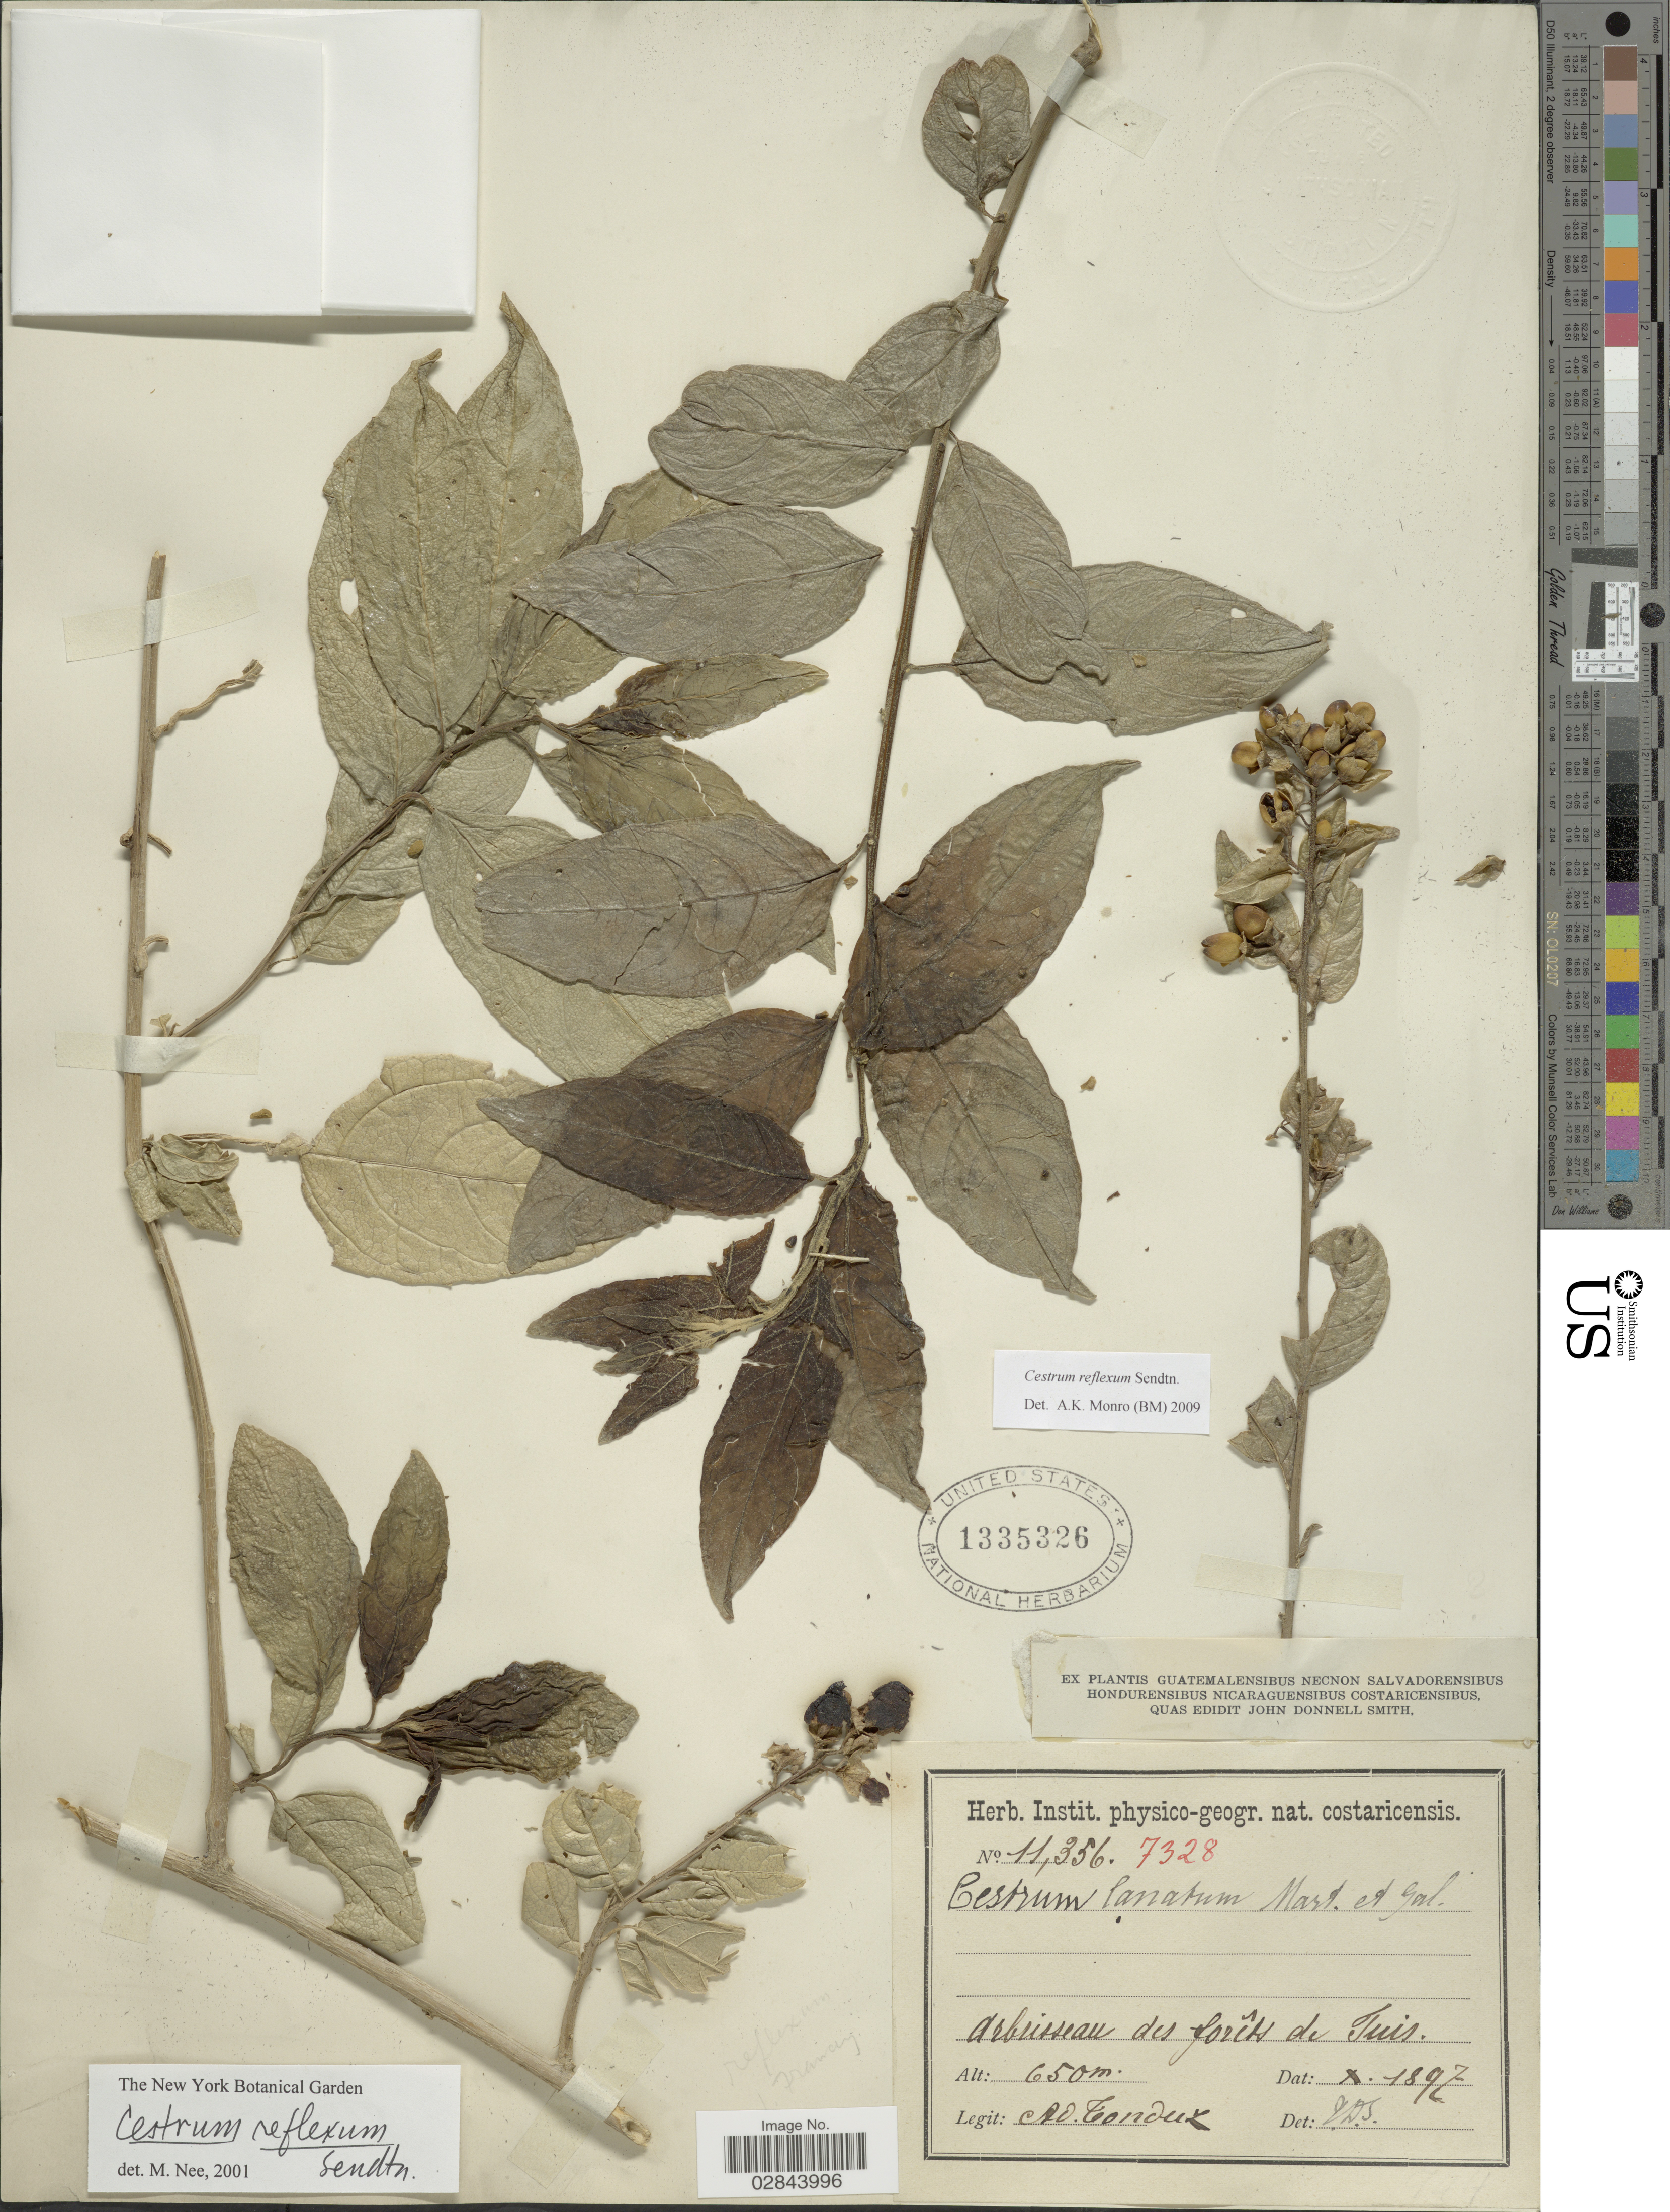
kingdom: Plantae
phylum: Tracheophyta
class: Magnoliopsida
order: Solanales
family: Solanaceae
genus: Cestrum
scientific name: Cestrum reflexum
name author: Sendtn.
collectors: A. Tonduz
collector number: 11356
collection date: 1897-10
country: Costa Rica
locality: Arbrisseau des forêts de Tuis.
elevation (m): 650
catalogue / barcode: US 1335326